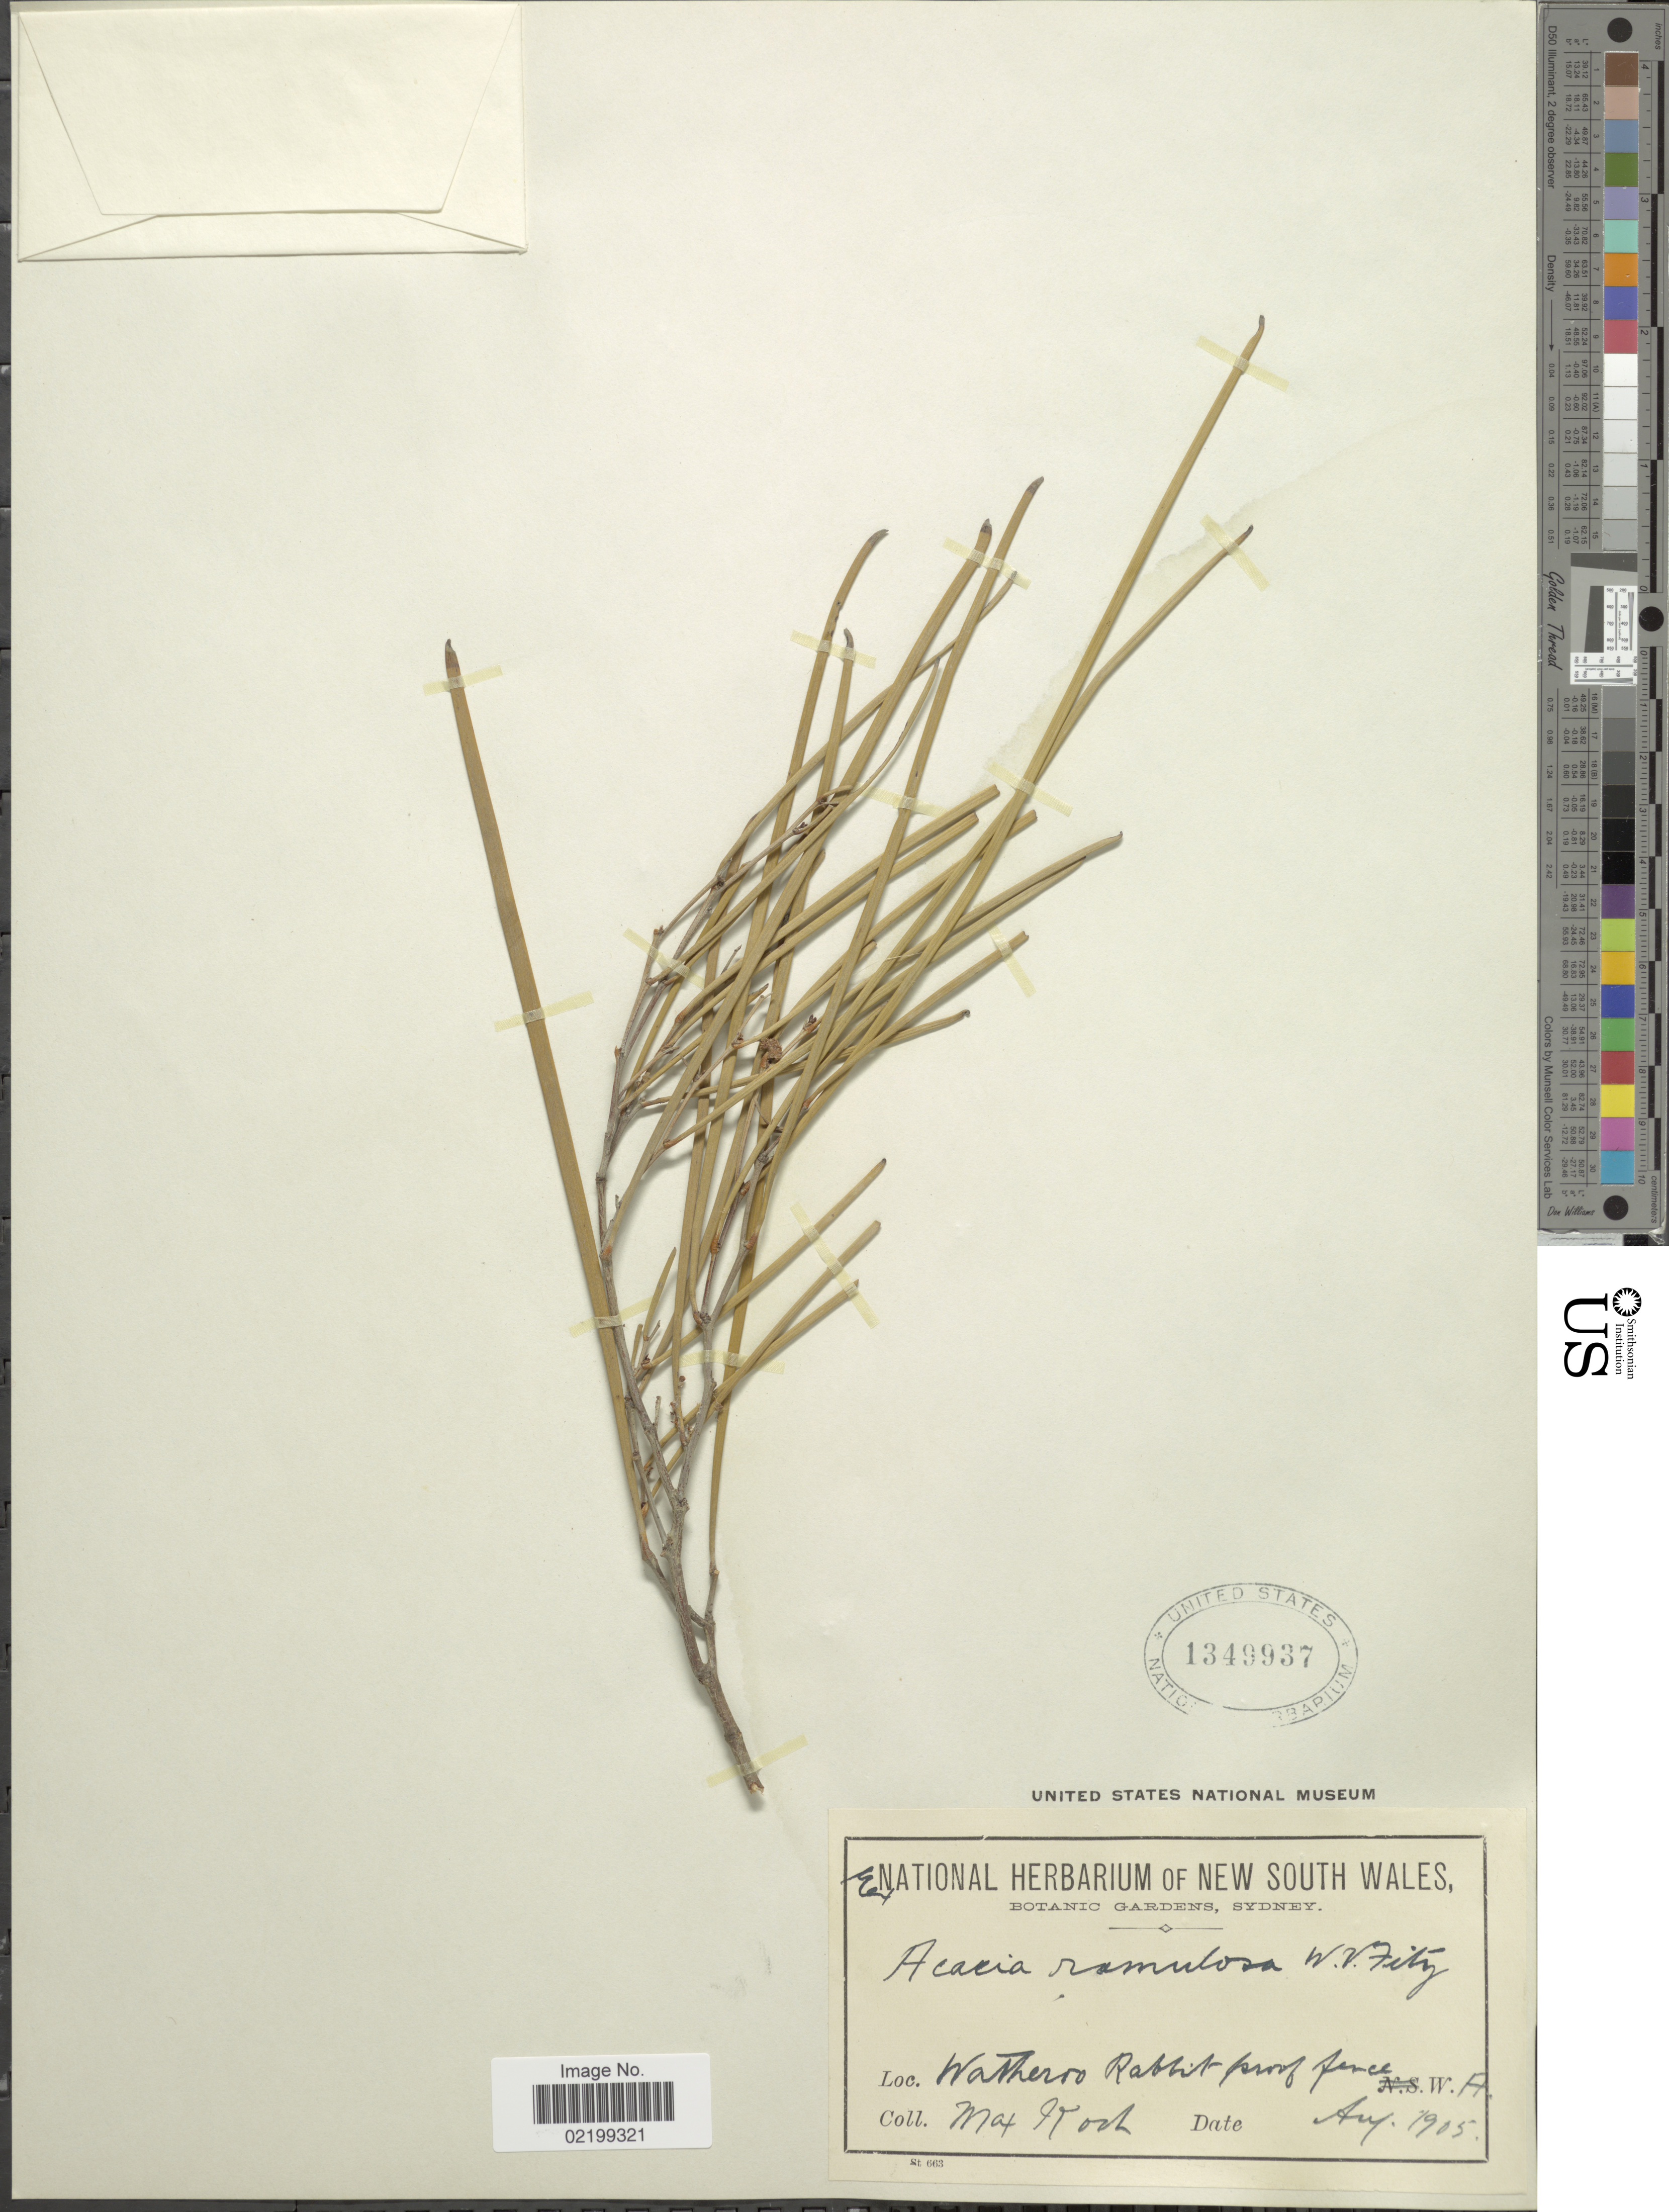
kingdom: Plantae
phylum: Tracheophyta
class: Magnoliopsida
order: Fabales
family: Fabaceae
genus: Acacia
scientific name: Acacia ramulosa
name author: W. Fitzg.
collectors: M. Koch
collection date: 1905-08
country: Australia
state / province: Western Australia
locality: Wathero [Watheroo] Rabbit proof fence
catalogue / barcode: US 1349937